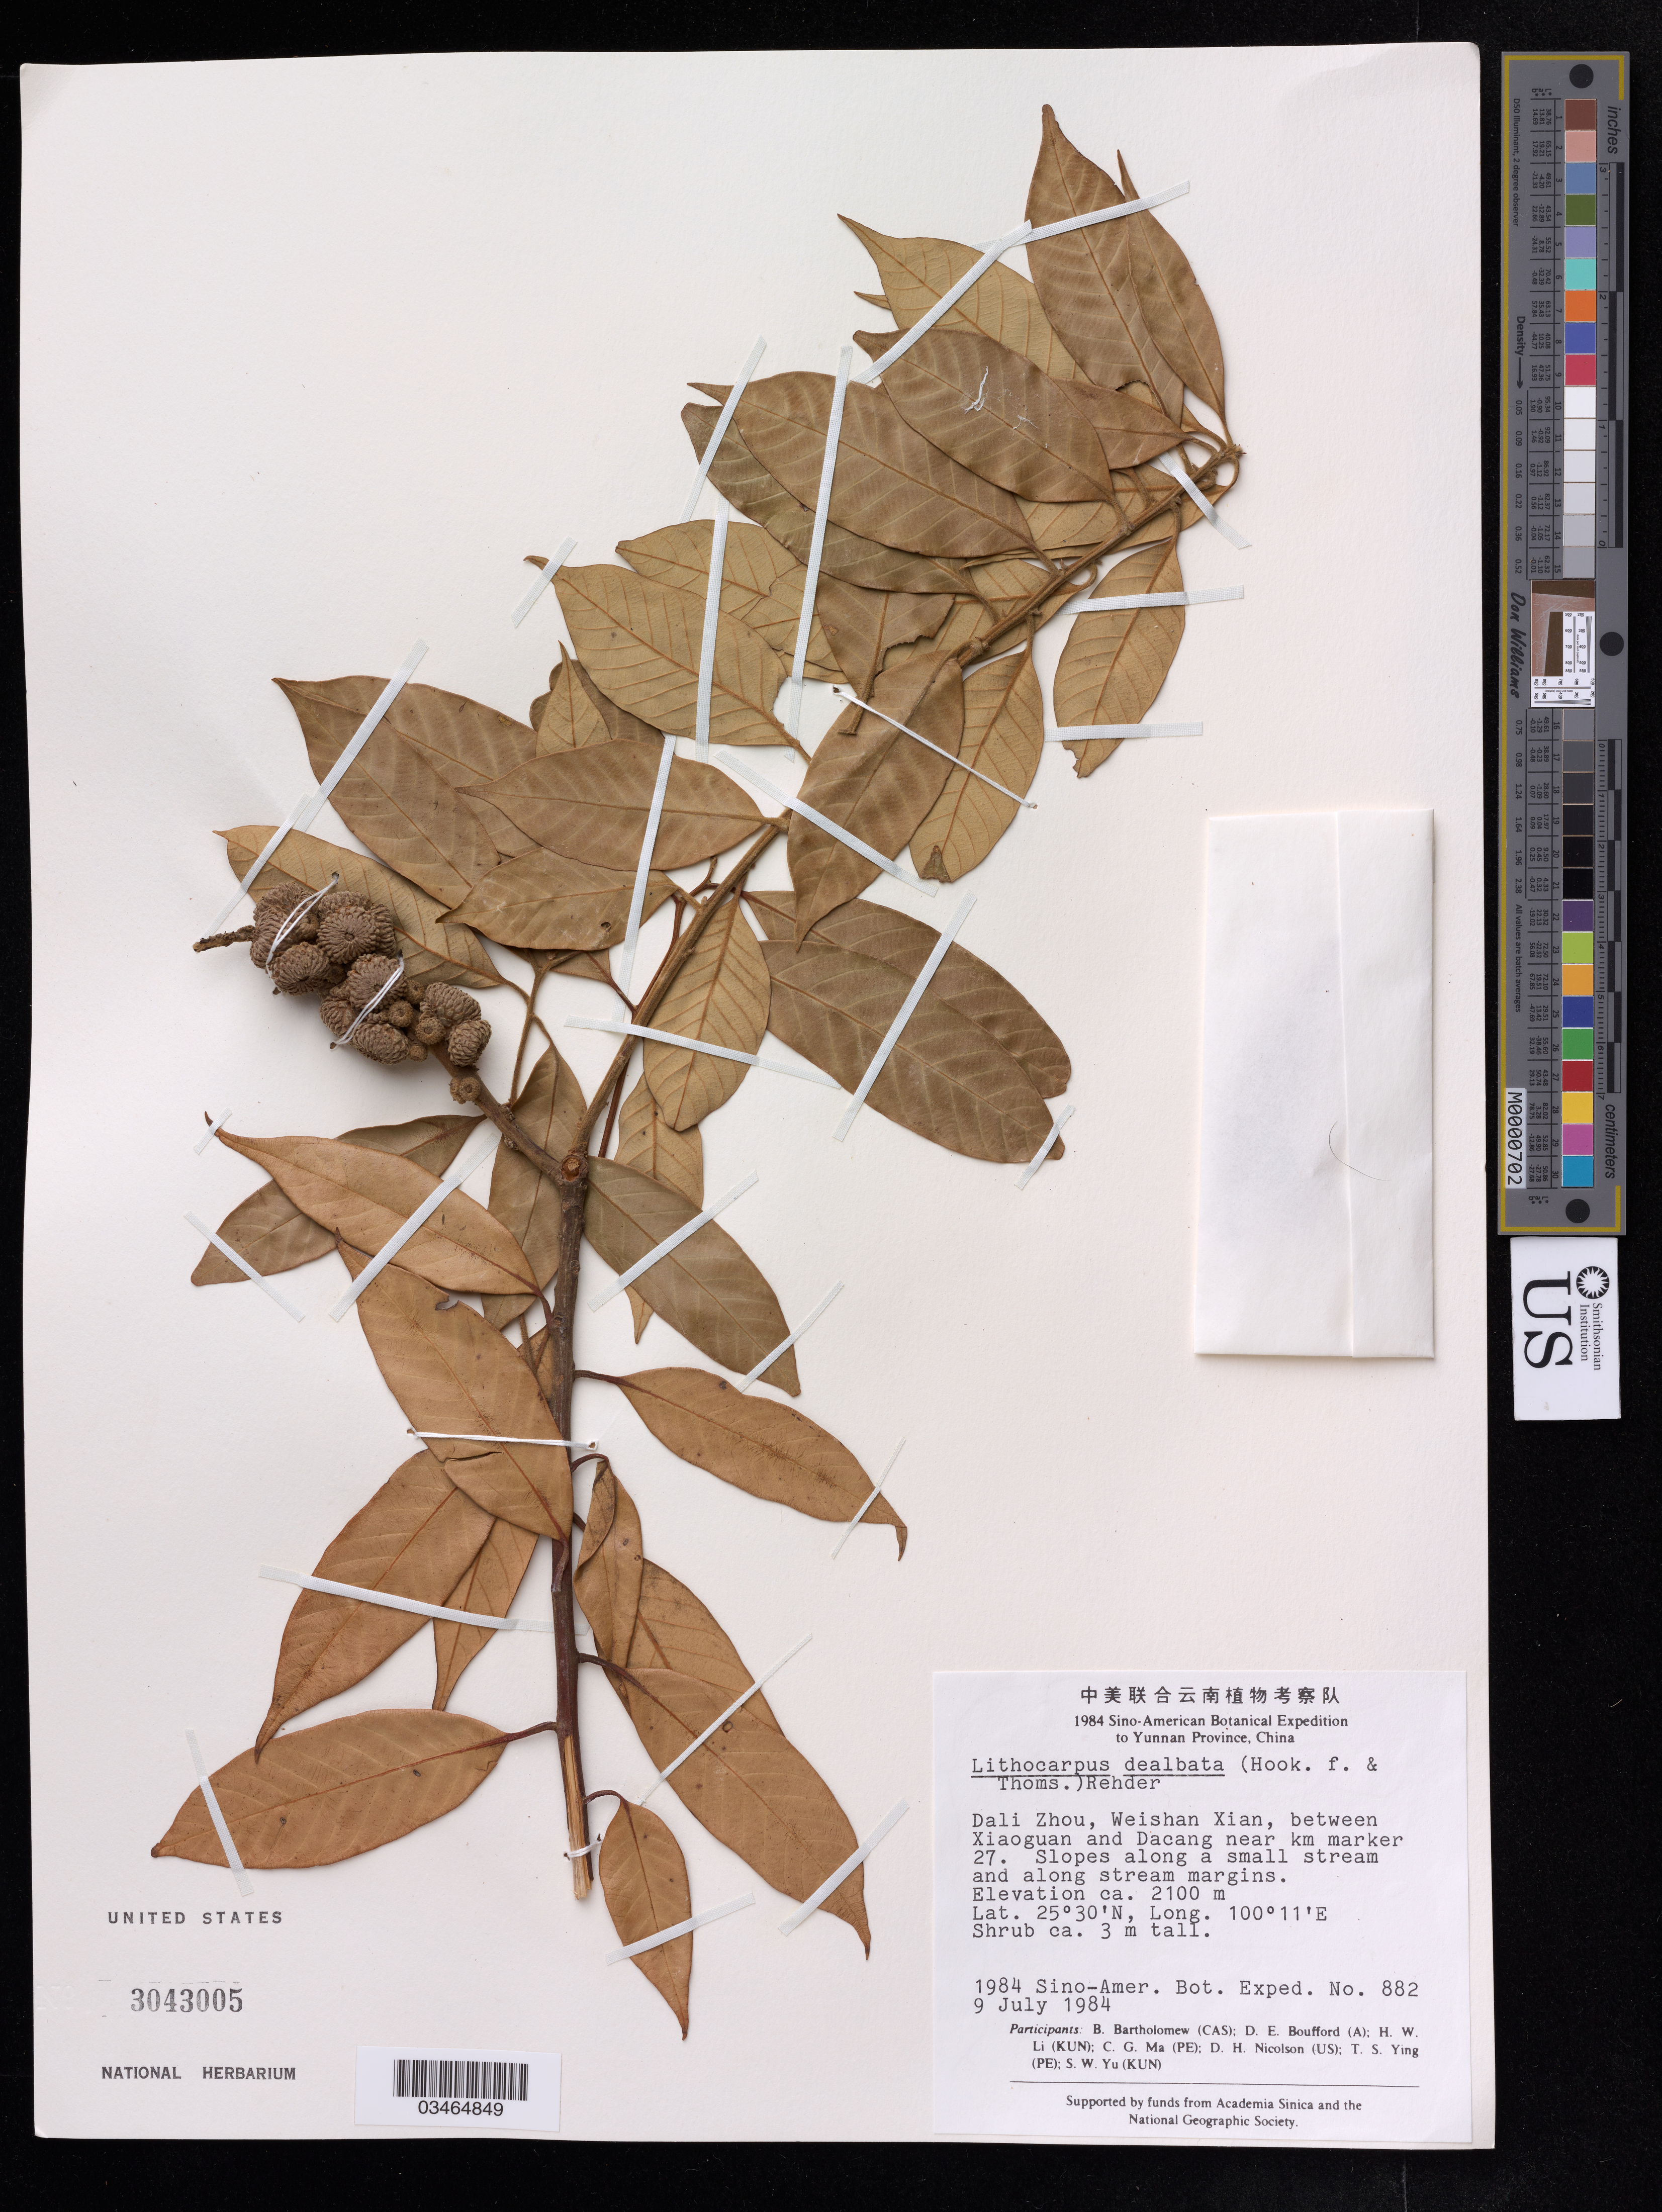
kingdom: Plantae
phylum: Tracheophyta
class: Magnoliopsida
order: Fagales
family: Fagaceae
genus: Lithocarpus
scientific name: Lithocarpus dealbatus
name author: (Hook. f. & Thomson ex Miq.) Rehder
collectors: B. Bartholomew, D. E. Boufford, H. Lin & C. Ma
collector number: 882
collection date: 1984-07-09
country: China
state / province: Yunnan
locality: Dali Zhou, Weishan Xian, between Xiaoguan and Dacang near km marker 27. Slopes along a small stream and along stream margins.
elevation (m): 2100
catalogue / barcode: US 3043005